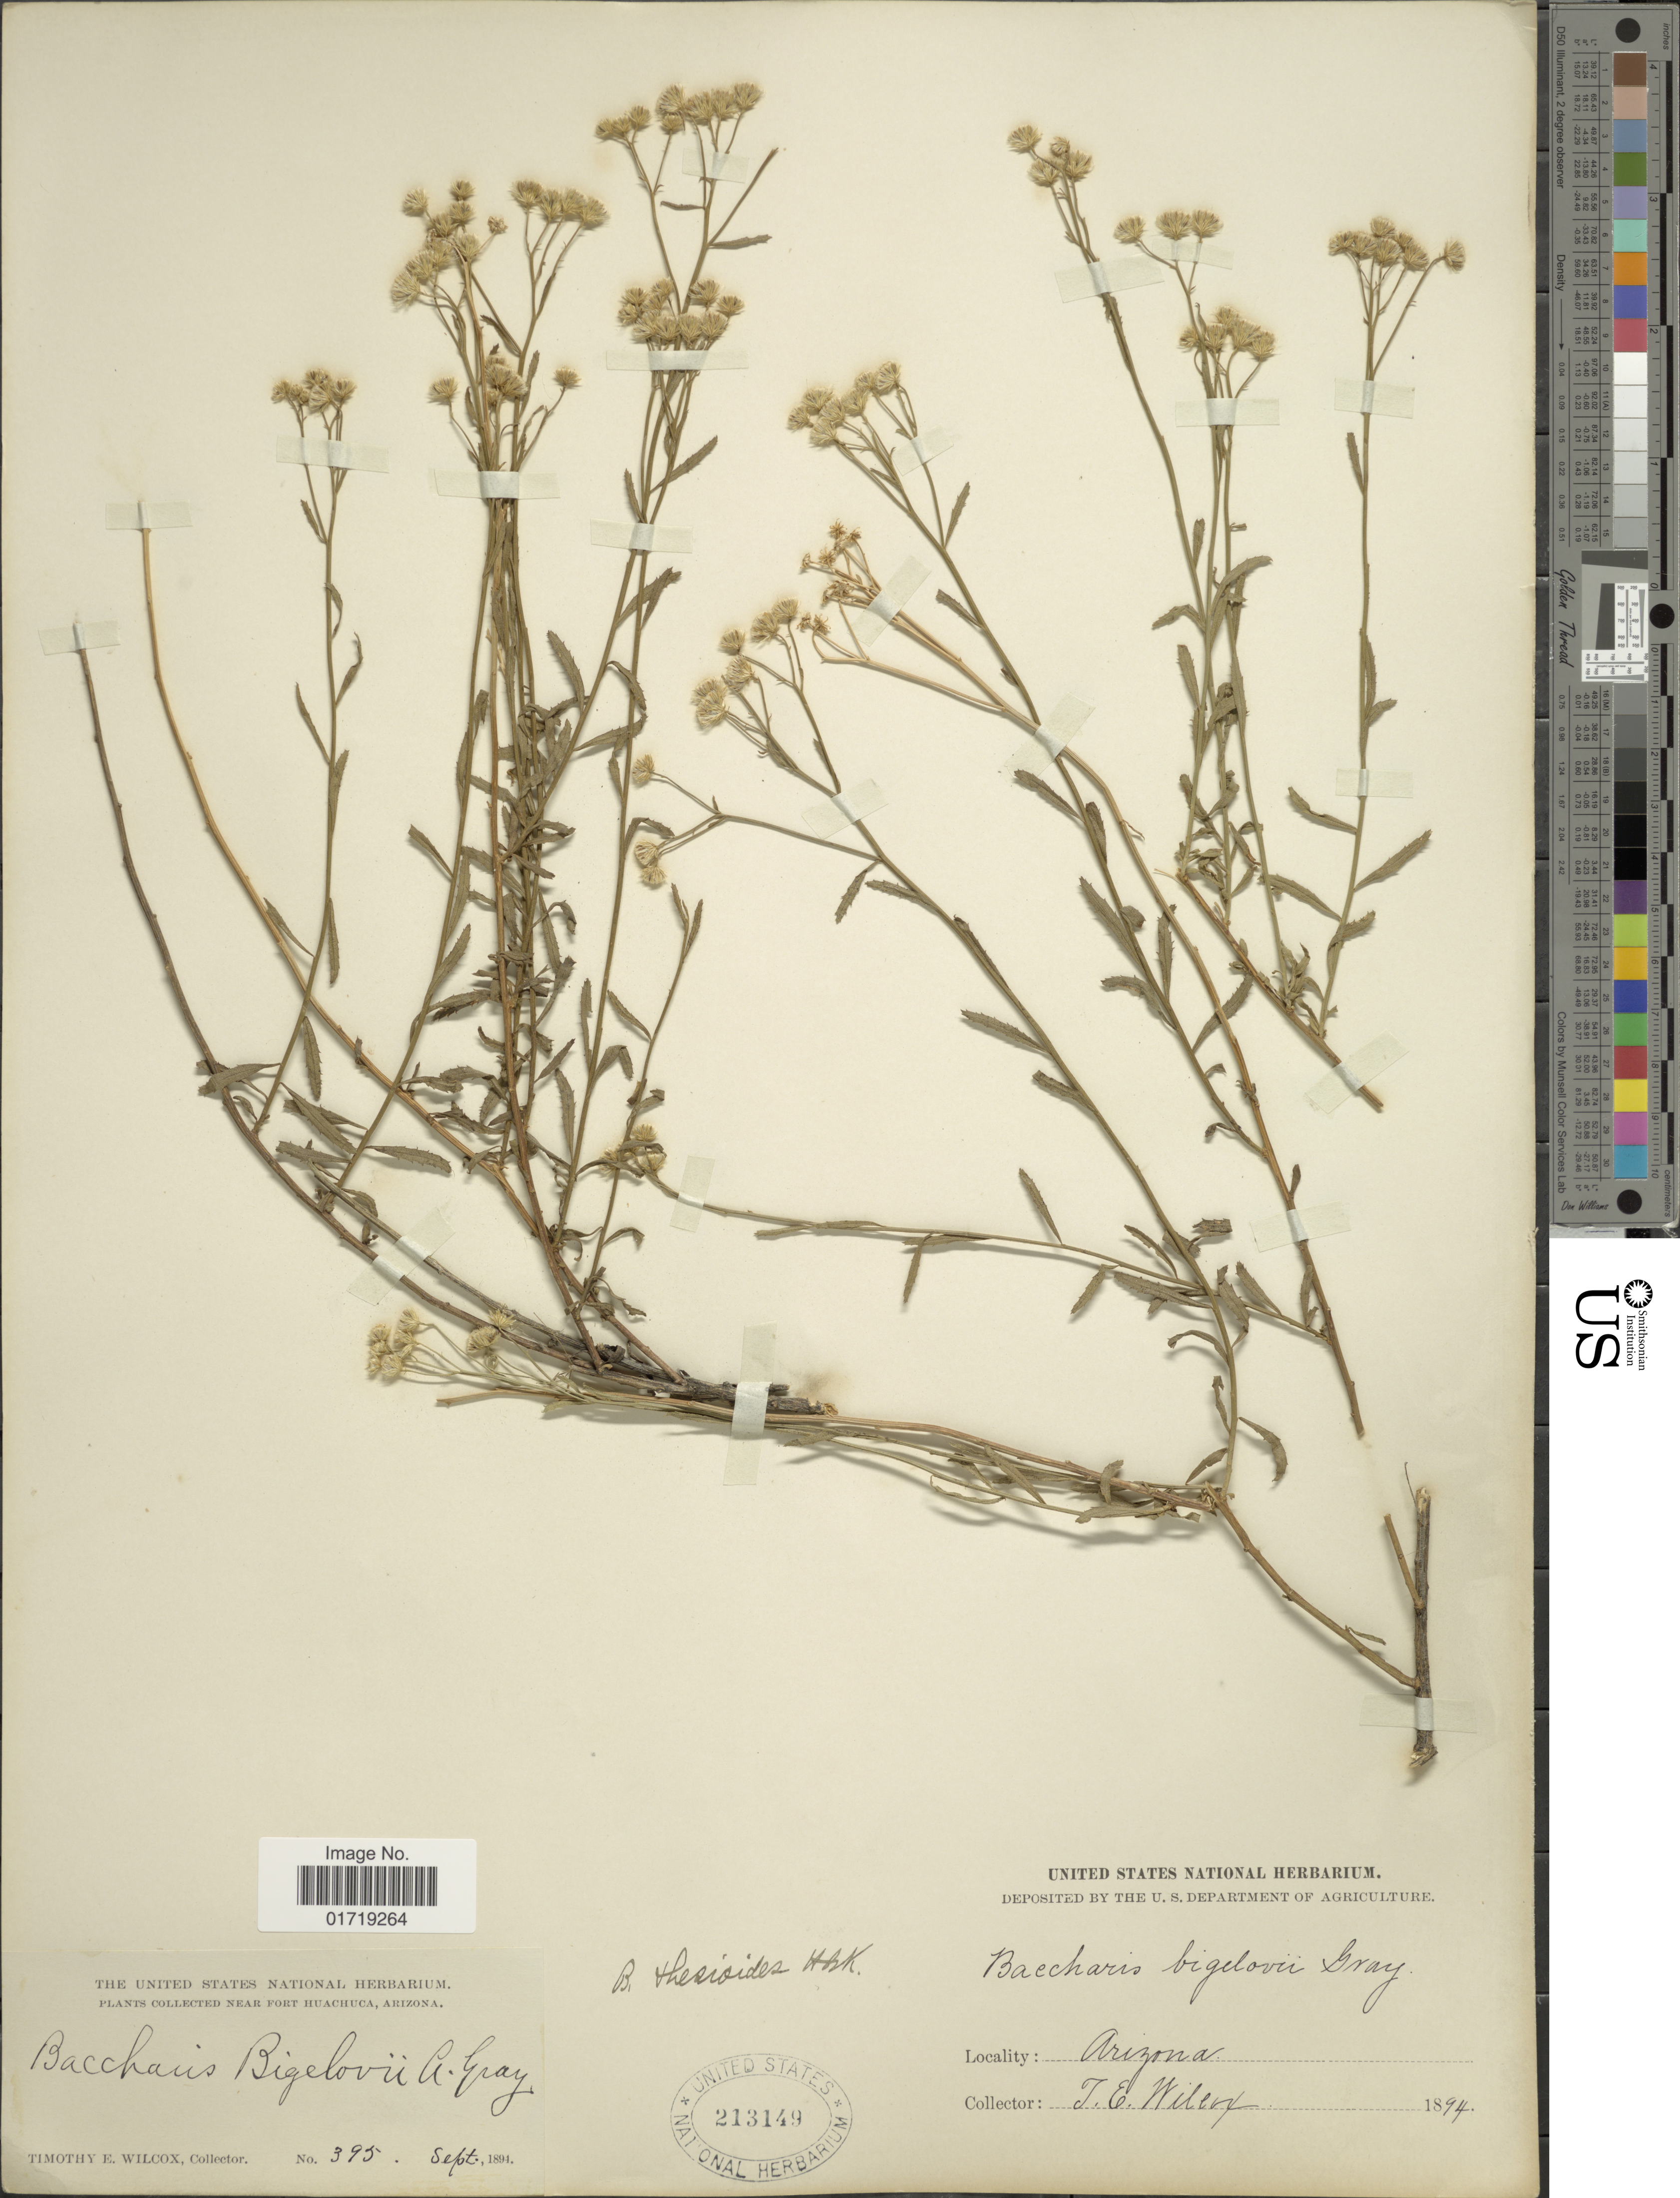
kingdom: Plantae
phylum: Tracheophyta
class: Magnoliopsida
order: Asterales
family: Asteraceae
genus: Baccharis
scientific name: Baccharis thesioides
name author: Kunth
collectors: T. E. Wilcox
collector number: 395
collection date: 1894-09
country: United States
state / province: Arizona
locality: Near Fort Huachuca, Arizona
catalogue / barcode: US 213149